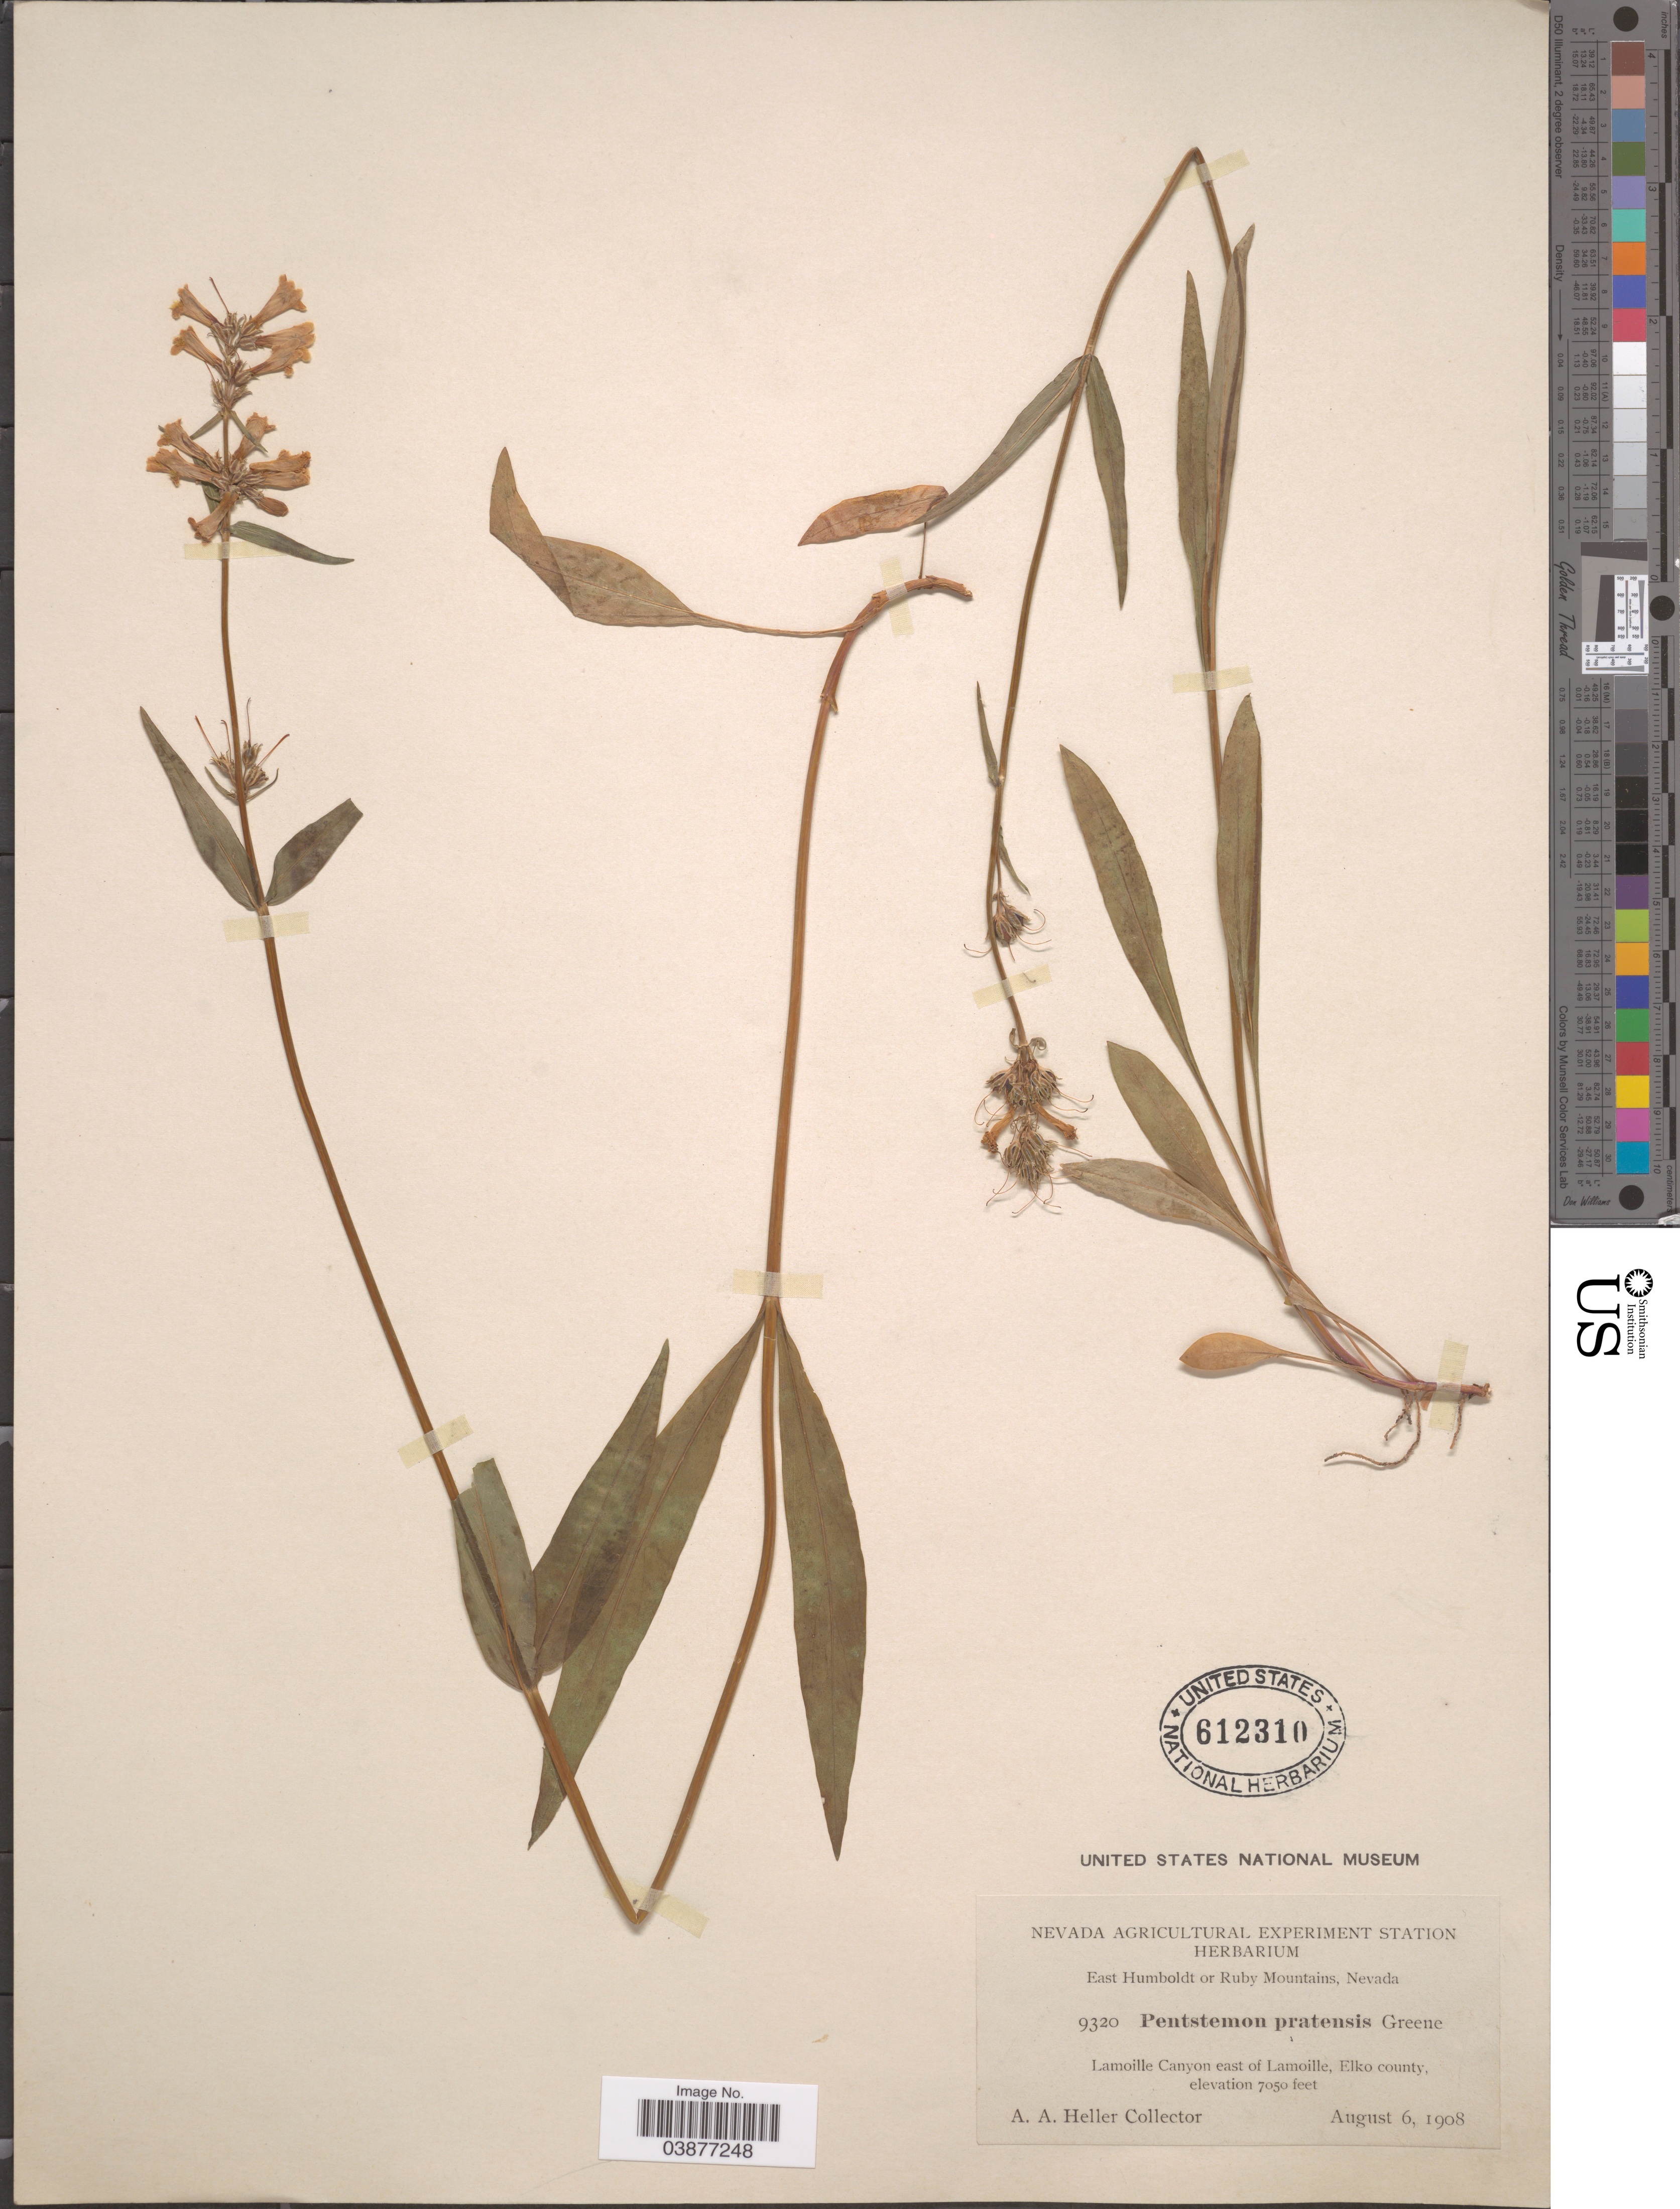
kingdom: Plantae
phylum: Tracheophyta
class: Magnoliopsida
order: Lamiales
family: Plantaginaceae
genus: Penstemon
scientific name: Penstemon pratensis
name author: Greene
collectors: A. A. Heller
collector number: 9320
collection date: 1908-08-06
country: United States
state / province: Nevada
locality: East Humboldt or Ruby Mountains. Lamoille Canyon east of Lamoille, Elko county.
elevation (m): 2149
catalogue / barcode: US 612310